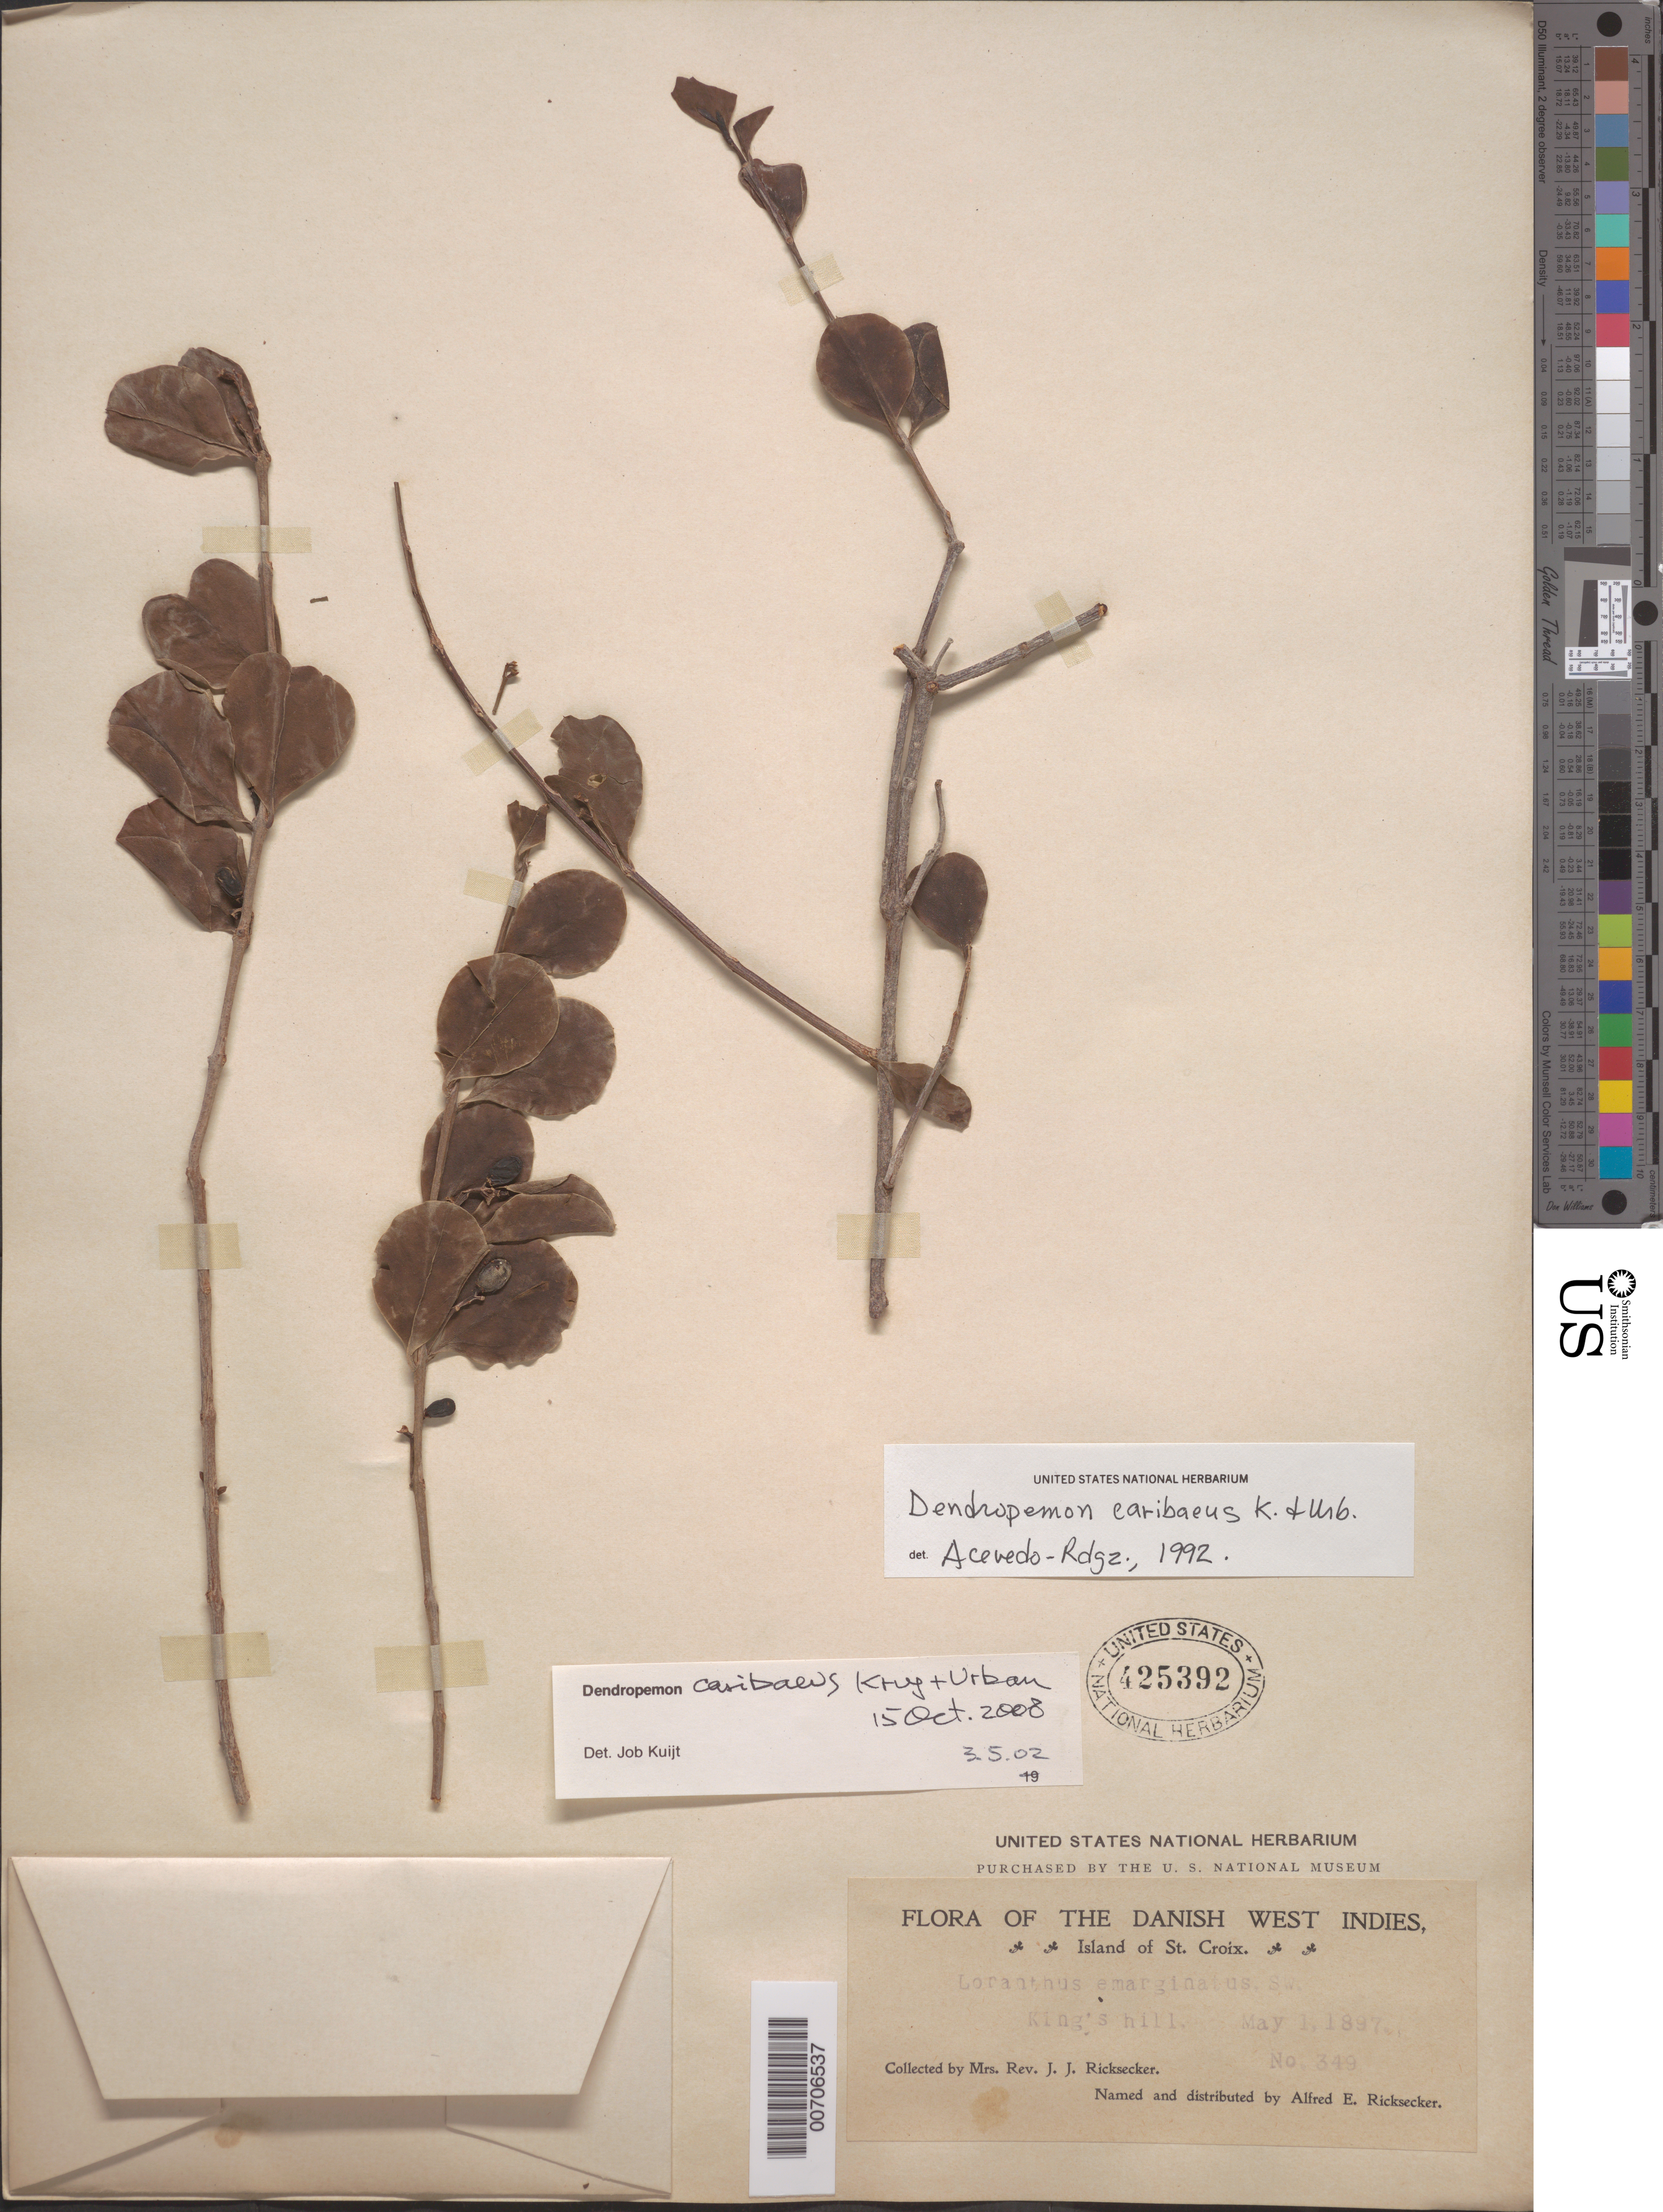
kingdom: Plantae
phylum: Tracheophyta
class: Magnoliopsida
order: Santalales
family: Loranthaceae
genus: Dendropemon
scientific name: Dendropemon caribaeus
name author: Krug & Urb.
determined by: Acevedo-Rodríguez, P., (BOT), Smithsonian Institution - National Museum of Natural History (UNITED STATES)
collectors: A. E. Ricksecker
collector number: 349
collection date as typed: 01 May 1897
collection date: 1897-05-01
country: U.S. Virgin Islands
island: St. Croix Island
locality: King's Hill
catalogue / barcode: US 425392